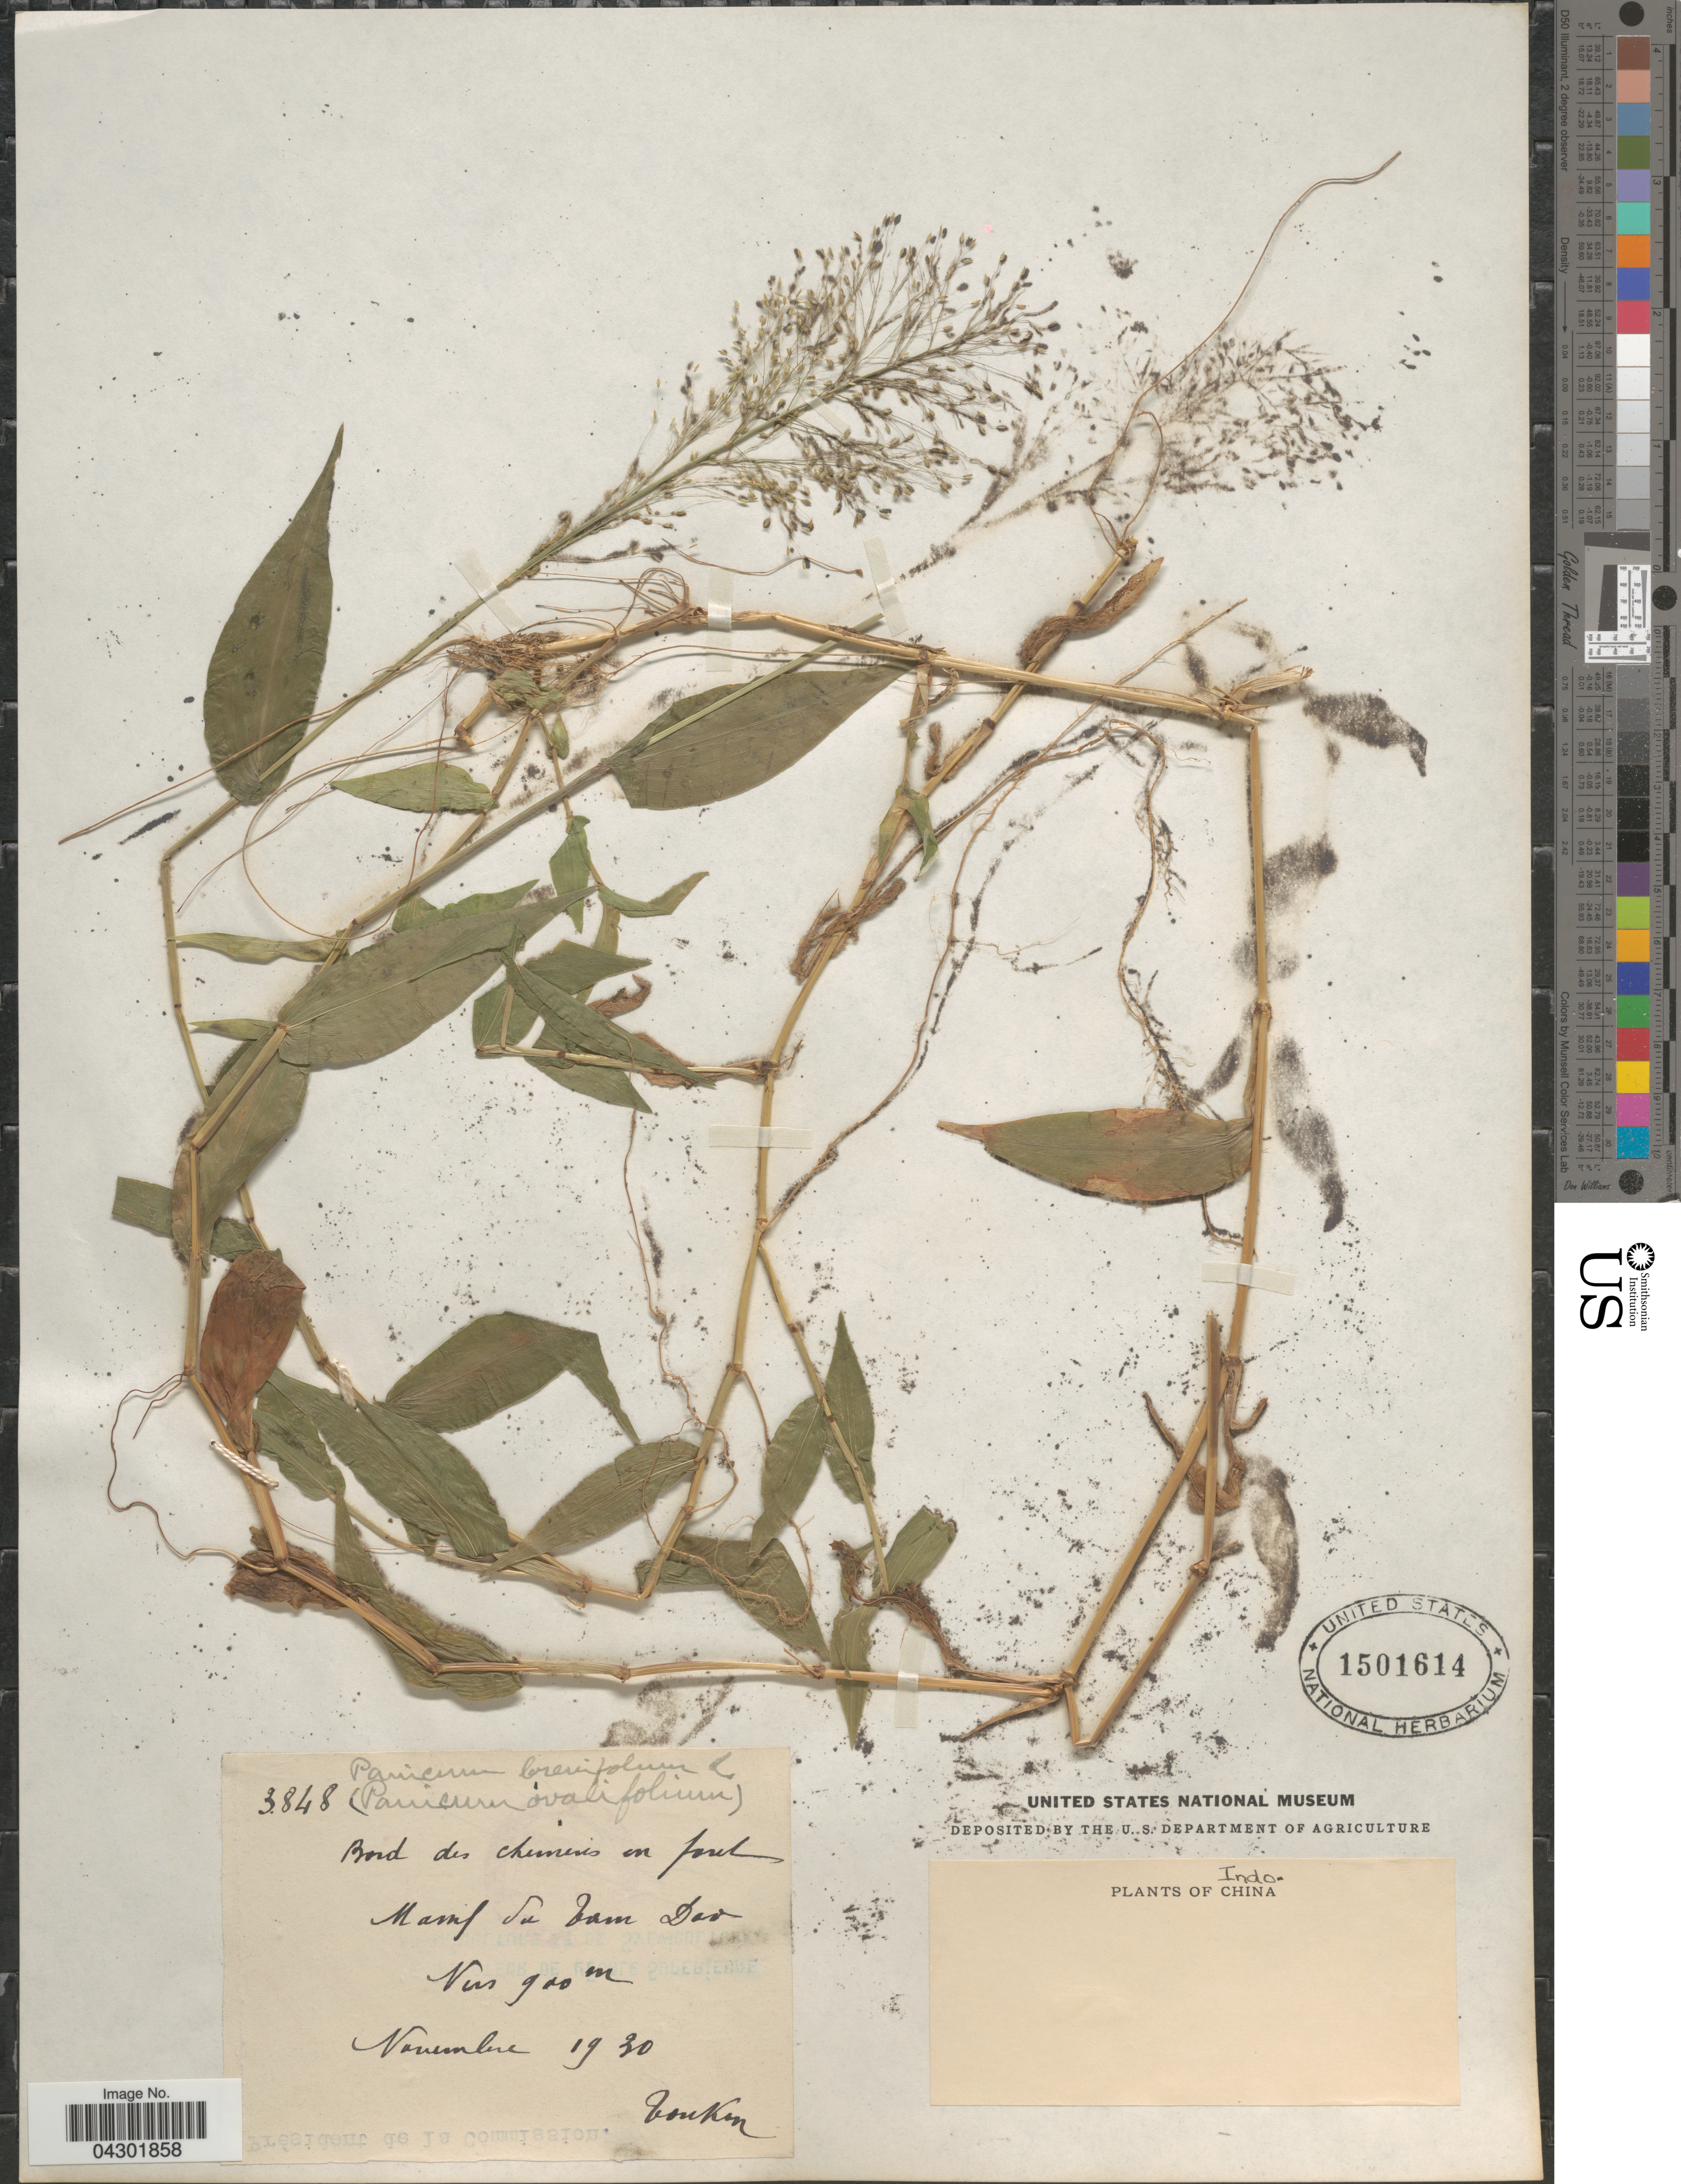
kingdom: Plantae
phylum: Tracheophyta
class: Liliopsida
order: Poales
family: Poaceae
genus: Panicum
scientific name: Panicum brevifolium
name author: L.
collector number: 3848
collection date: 1930-11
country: Vietnam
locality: Indo-China. Bord des chemins en foret massif du Tam Dao. Tonkin.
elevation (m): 900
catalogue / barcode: US 1501614